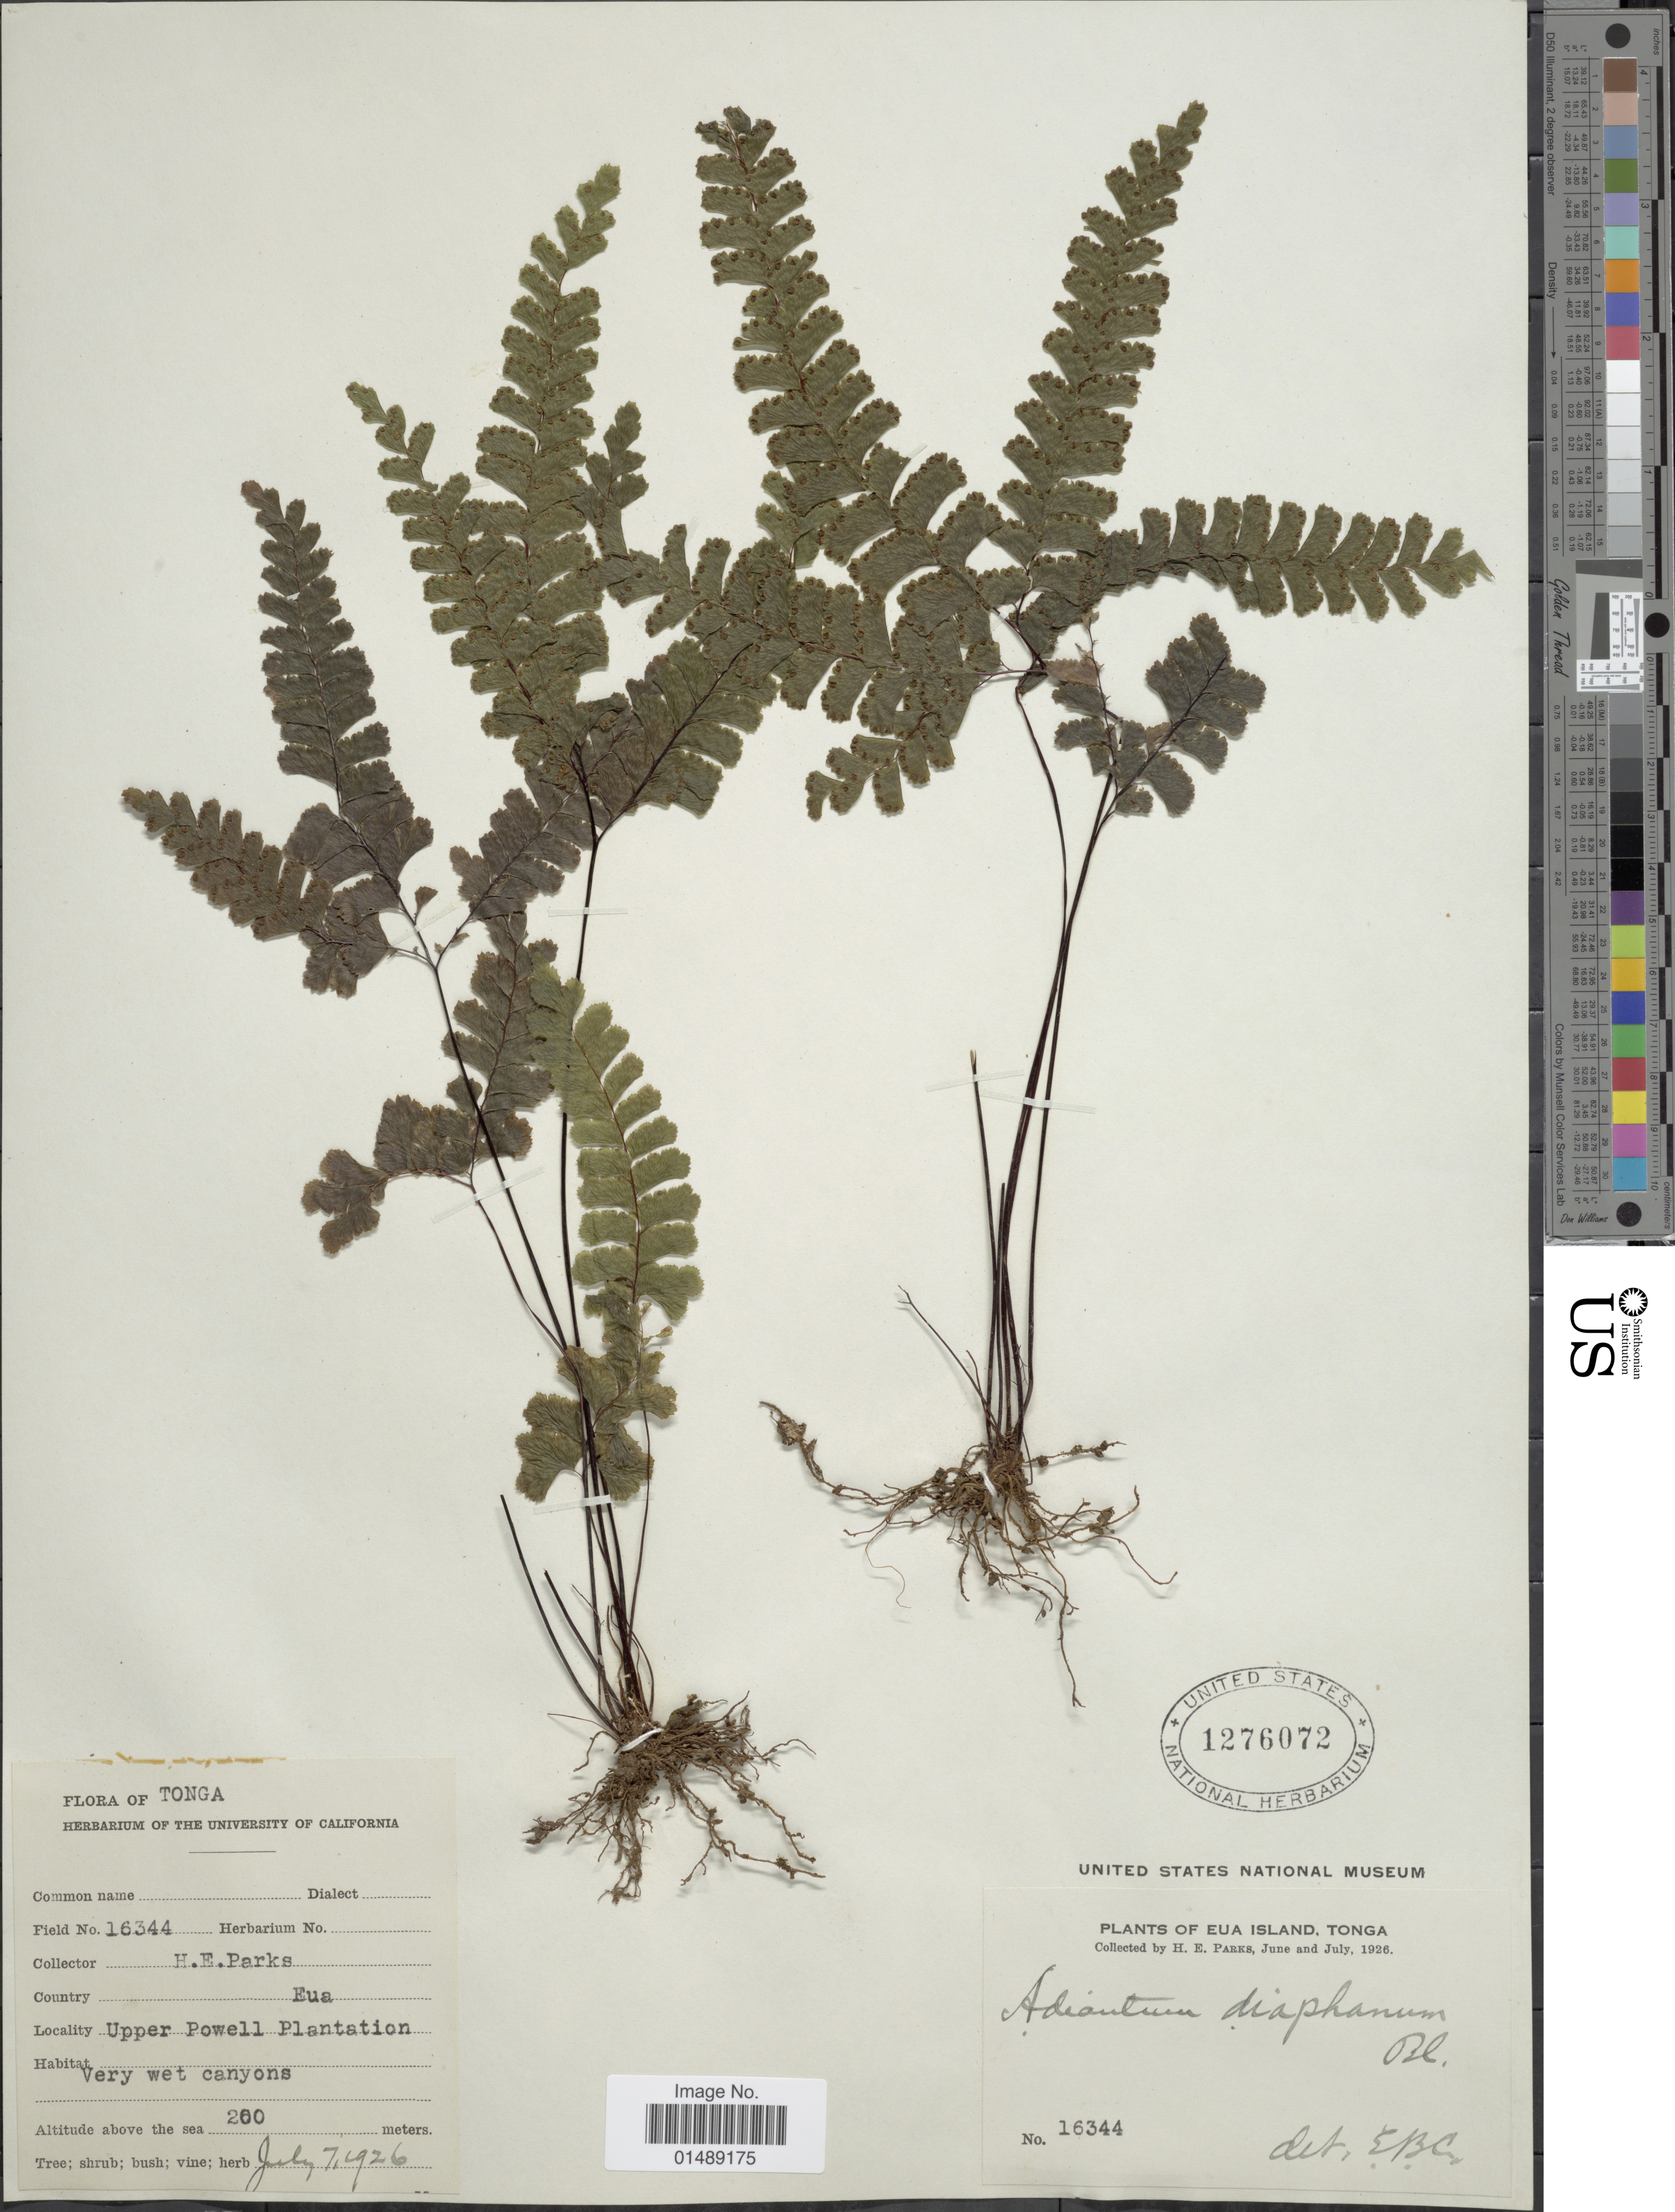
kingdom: Plantae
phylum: Tracheophyta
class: Polypodiopsida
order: Polypodiales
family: Pteridaceae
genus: Adiantum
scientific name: Adiantum diaphanum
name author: Blume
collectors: H. E. Parks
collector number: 16344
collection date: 1926-07-07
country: Tonga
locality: EUA Island, Tonga, Upper Powell Plantation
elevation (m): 200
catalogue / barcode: US 1276072